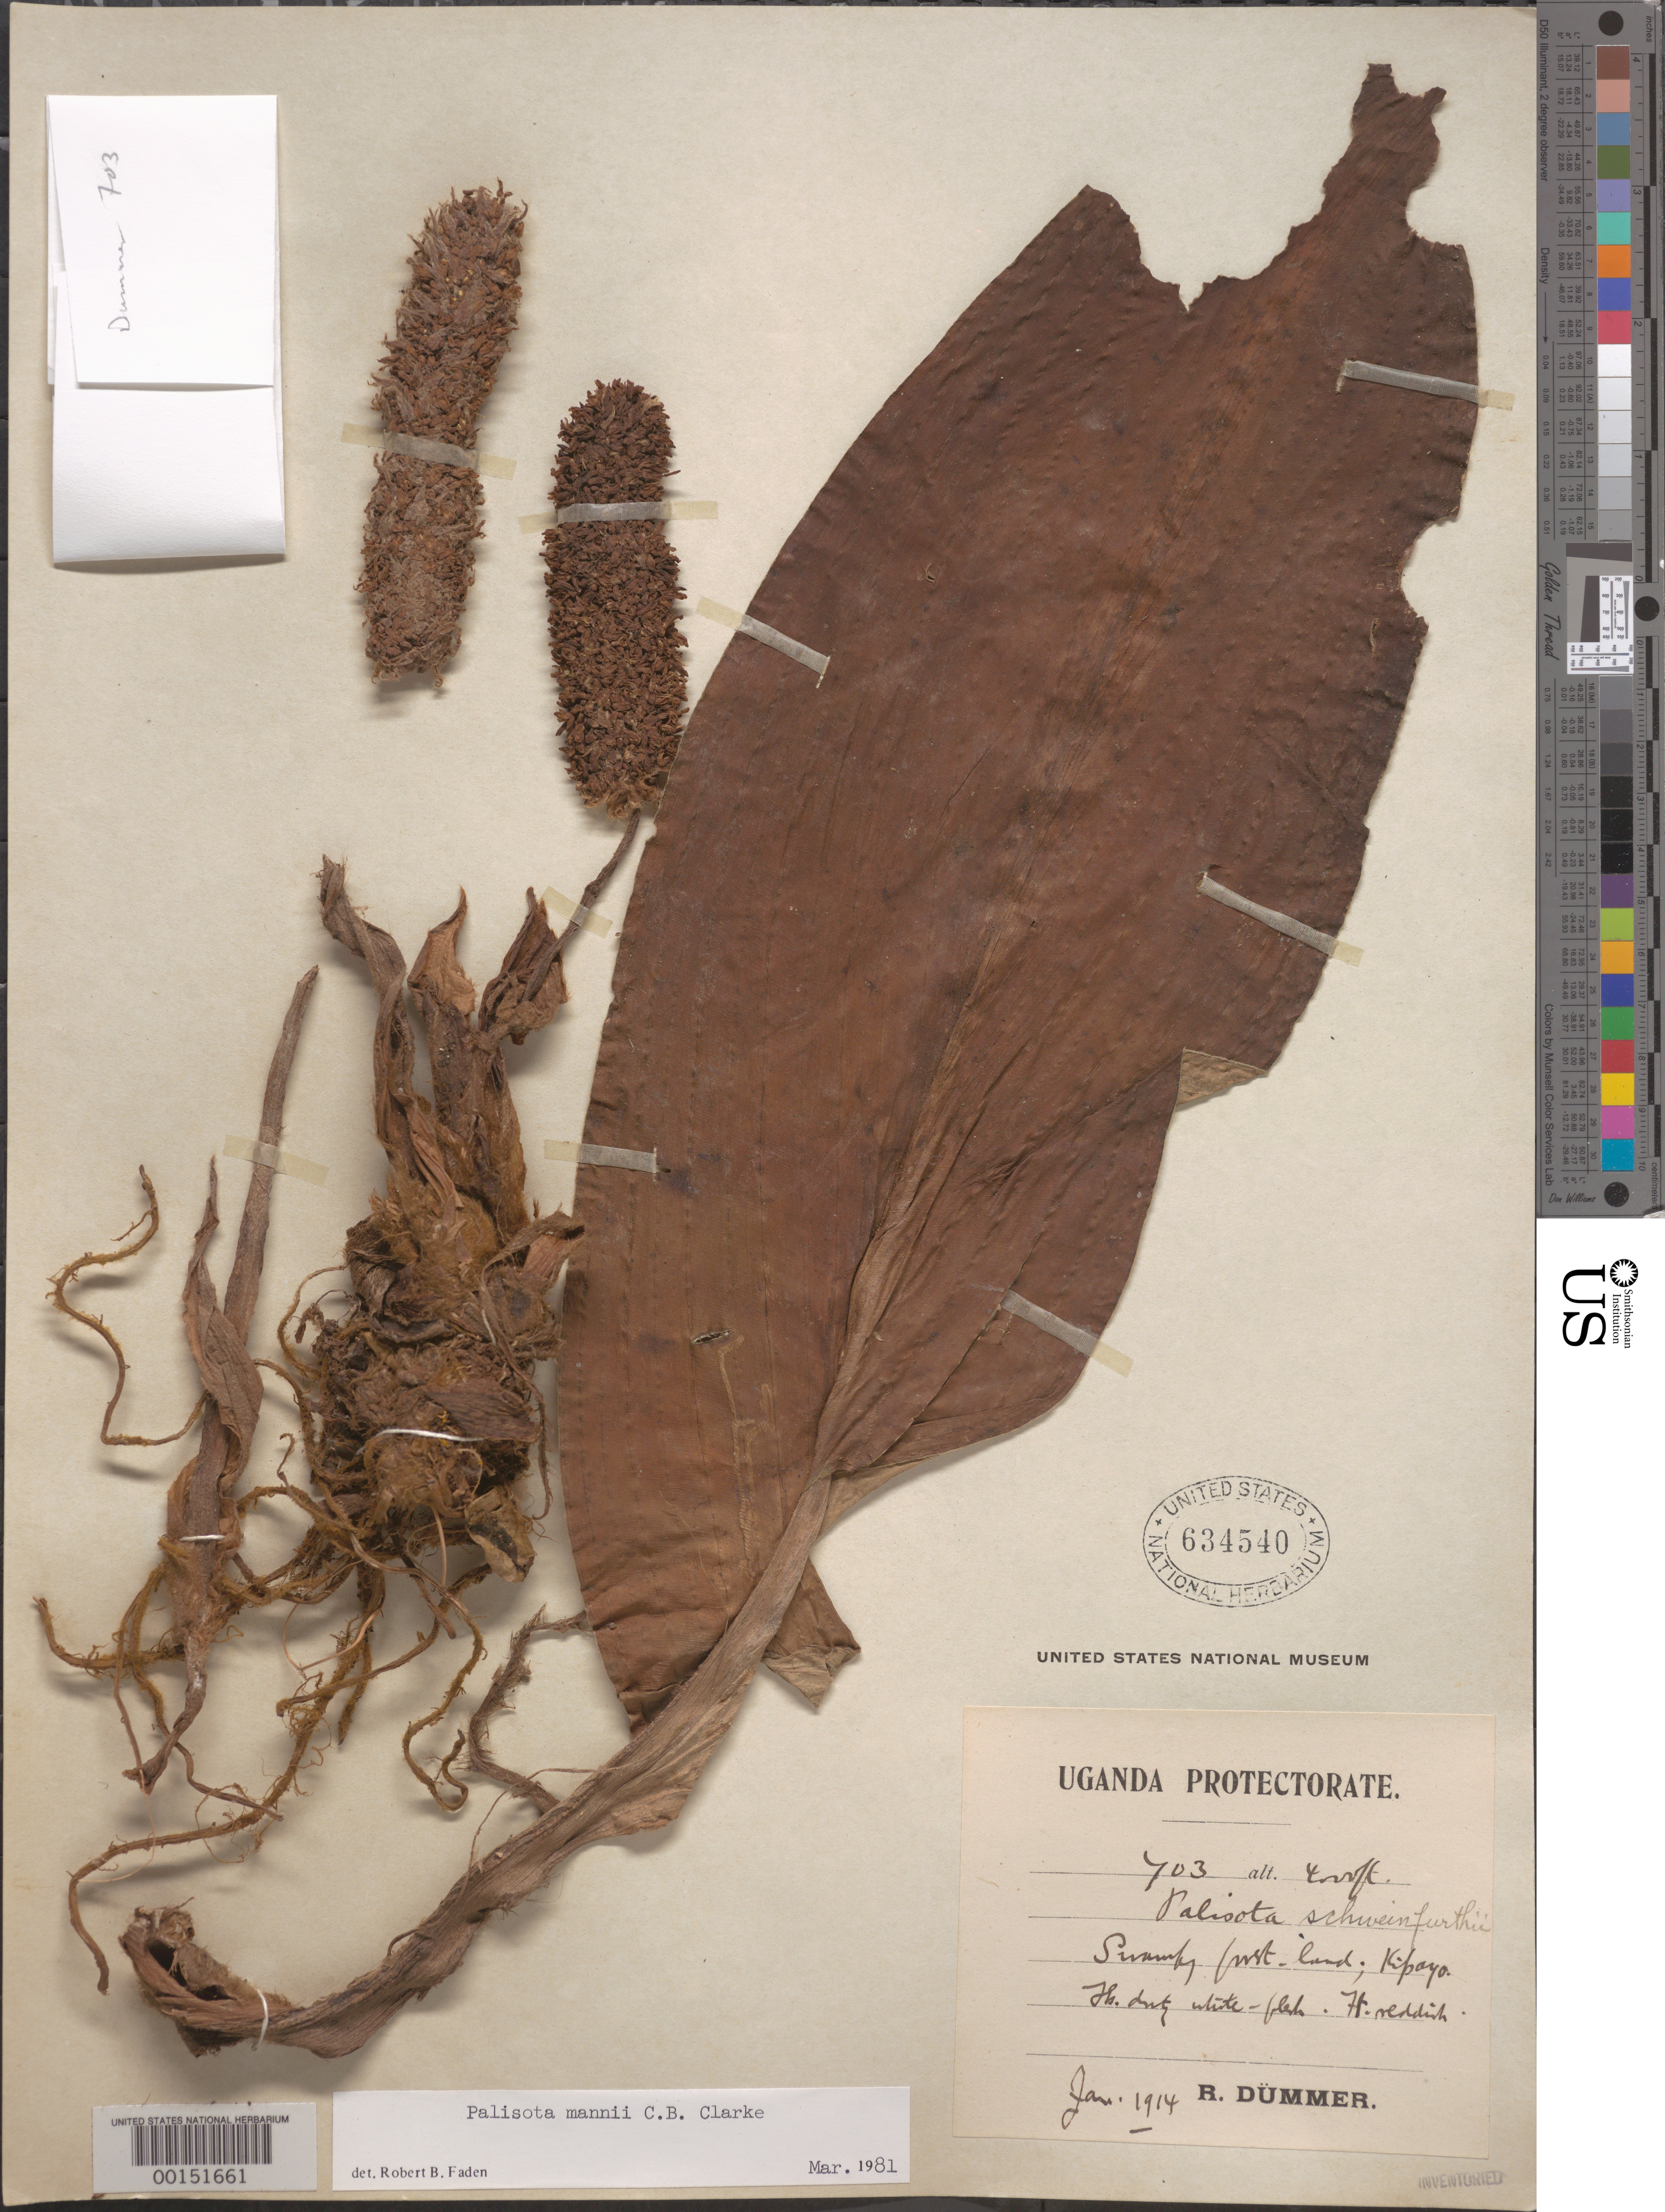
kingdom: Plantae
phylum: Tracheophyta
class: Liliopsida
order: Commelinales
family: Commelinaceae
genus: Palisota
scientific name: Palisota mannii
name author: C.B. Clarke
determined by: Faden, Robert B., (US), Smithsonian Institution - National Museum of Natural History (UNITED STATES)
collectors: R. Dümmer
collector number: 703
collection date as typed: Jan 1914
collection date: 1914-01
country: Uganda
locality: Kipayo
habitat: Swampy forest land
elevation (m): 4000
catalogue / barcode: US 634540